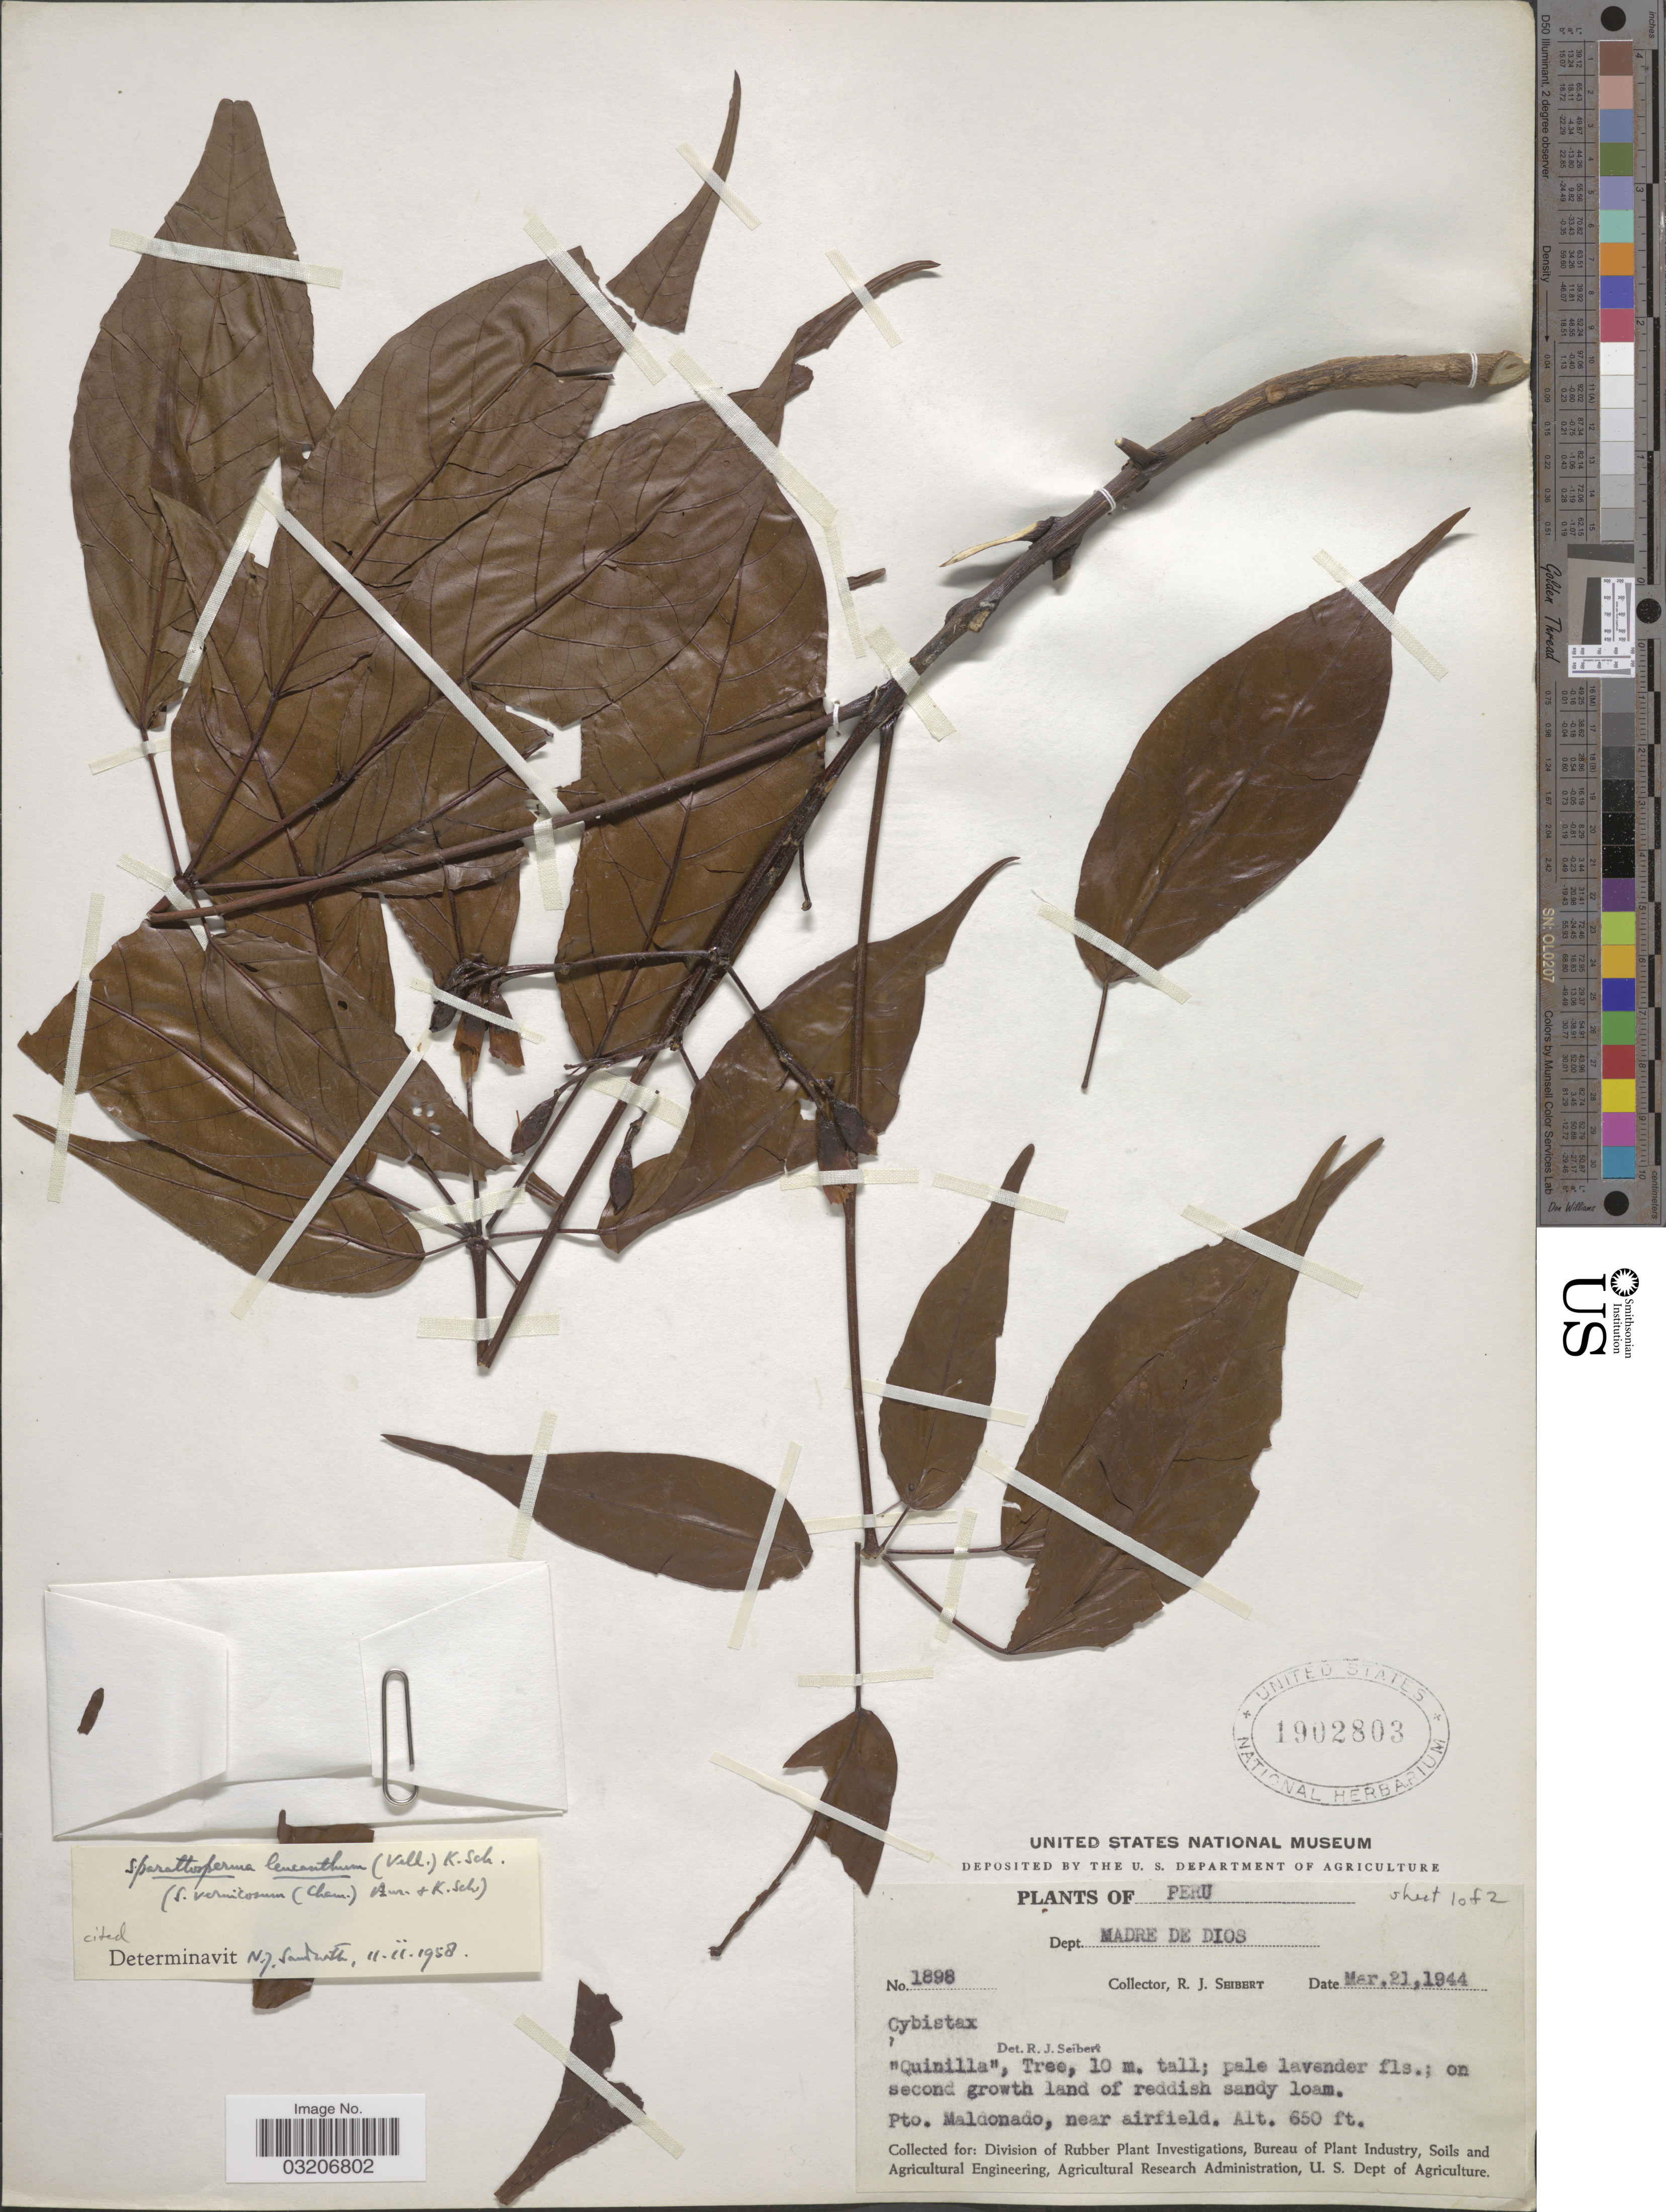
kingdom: Plantae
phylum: Tracheophyta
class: Magnoliopsida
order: Lamiales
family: Bignoniaceae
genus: Sparattosperma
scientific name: Sparattosperma leucanthum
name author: (Vell.) K. Schum.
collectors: R. J. Seibert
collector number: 1898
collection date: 1944-03-21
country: Peru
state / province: Madre de Dios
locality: Dept. Madre de Dios. Pto. Maldonado, near airfield.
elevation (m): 198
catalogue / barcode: US 1902803